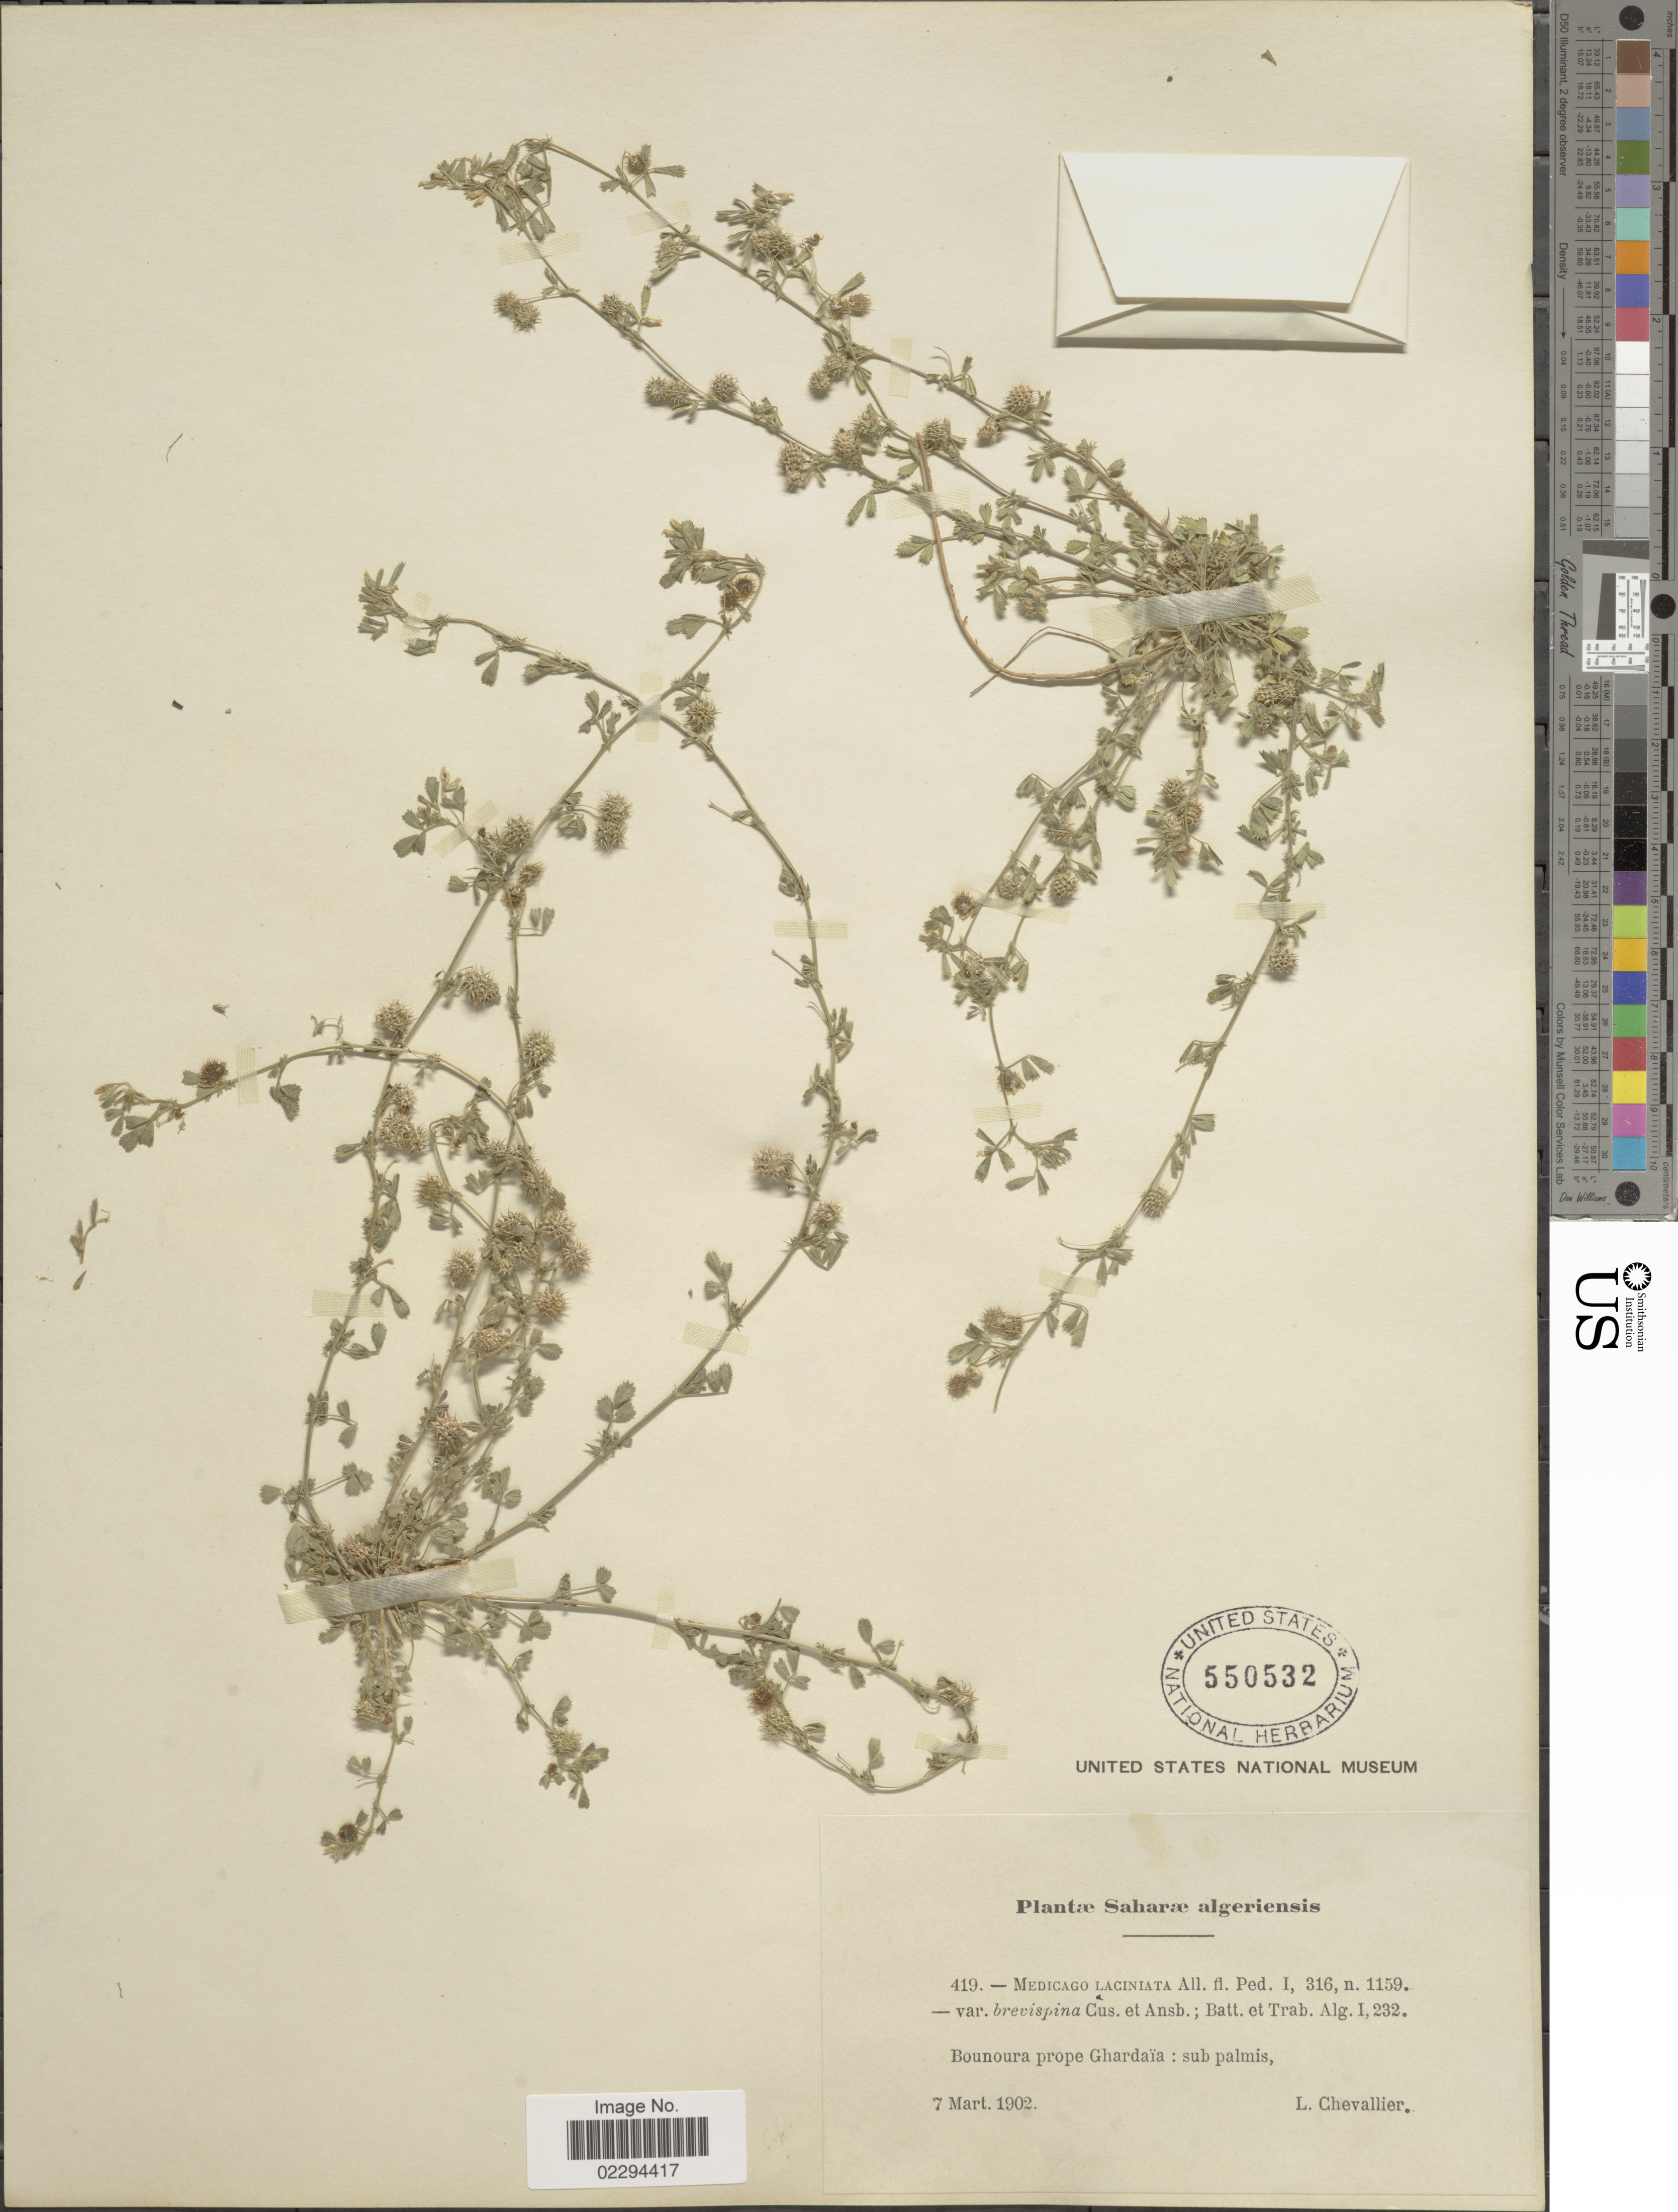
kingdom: Plantae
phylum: Tracheophyta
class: Magnoliopsida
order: Fabales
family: Fabaceae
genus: Medicago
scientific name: Medicago laciniata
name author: (L.) Mill.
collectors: L. Chevallier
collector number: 419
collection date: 1902-03-07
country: Algeria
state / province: Ghardaïa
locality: Saharae algeriensis. Bounoura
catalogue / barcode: US 550532